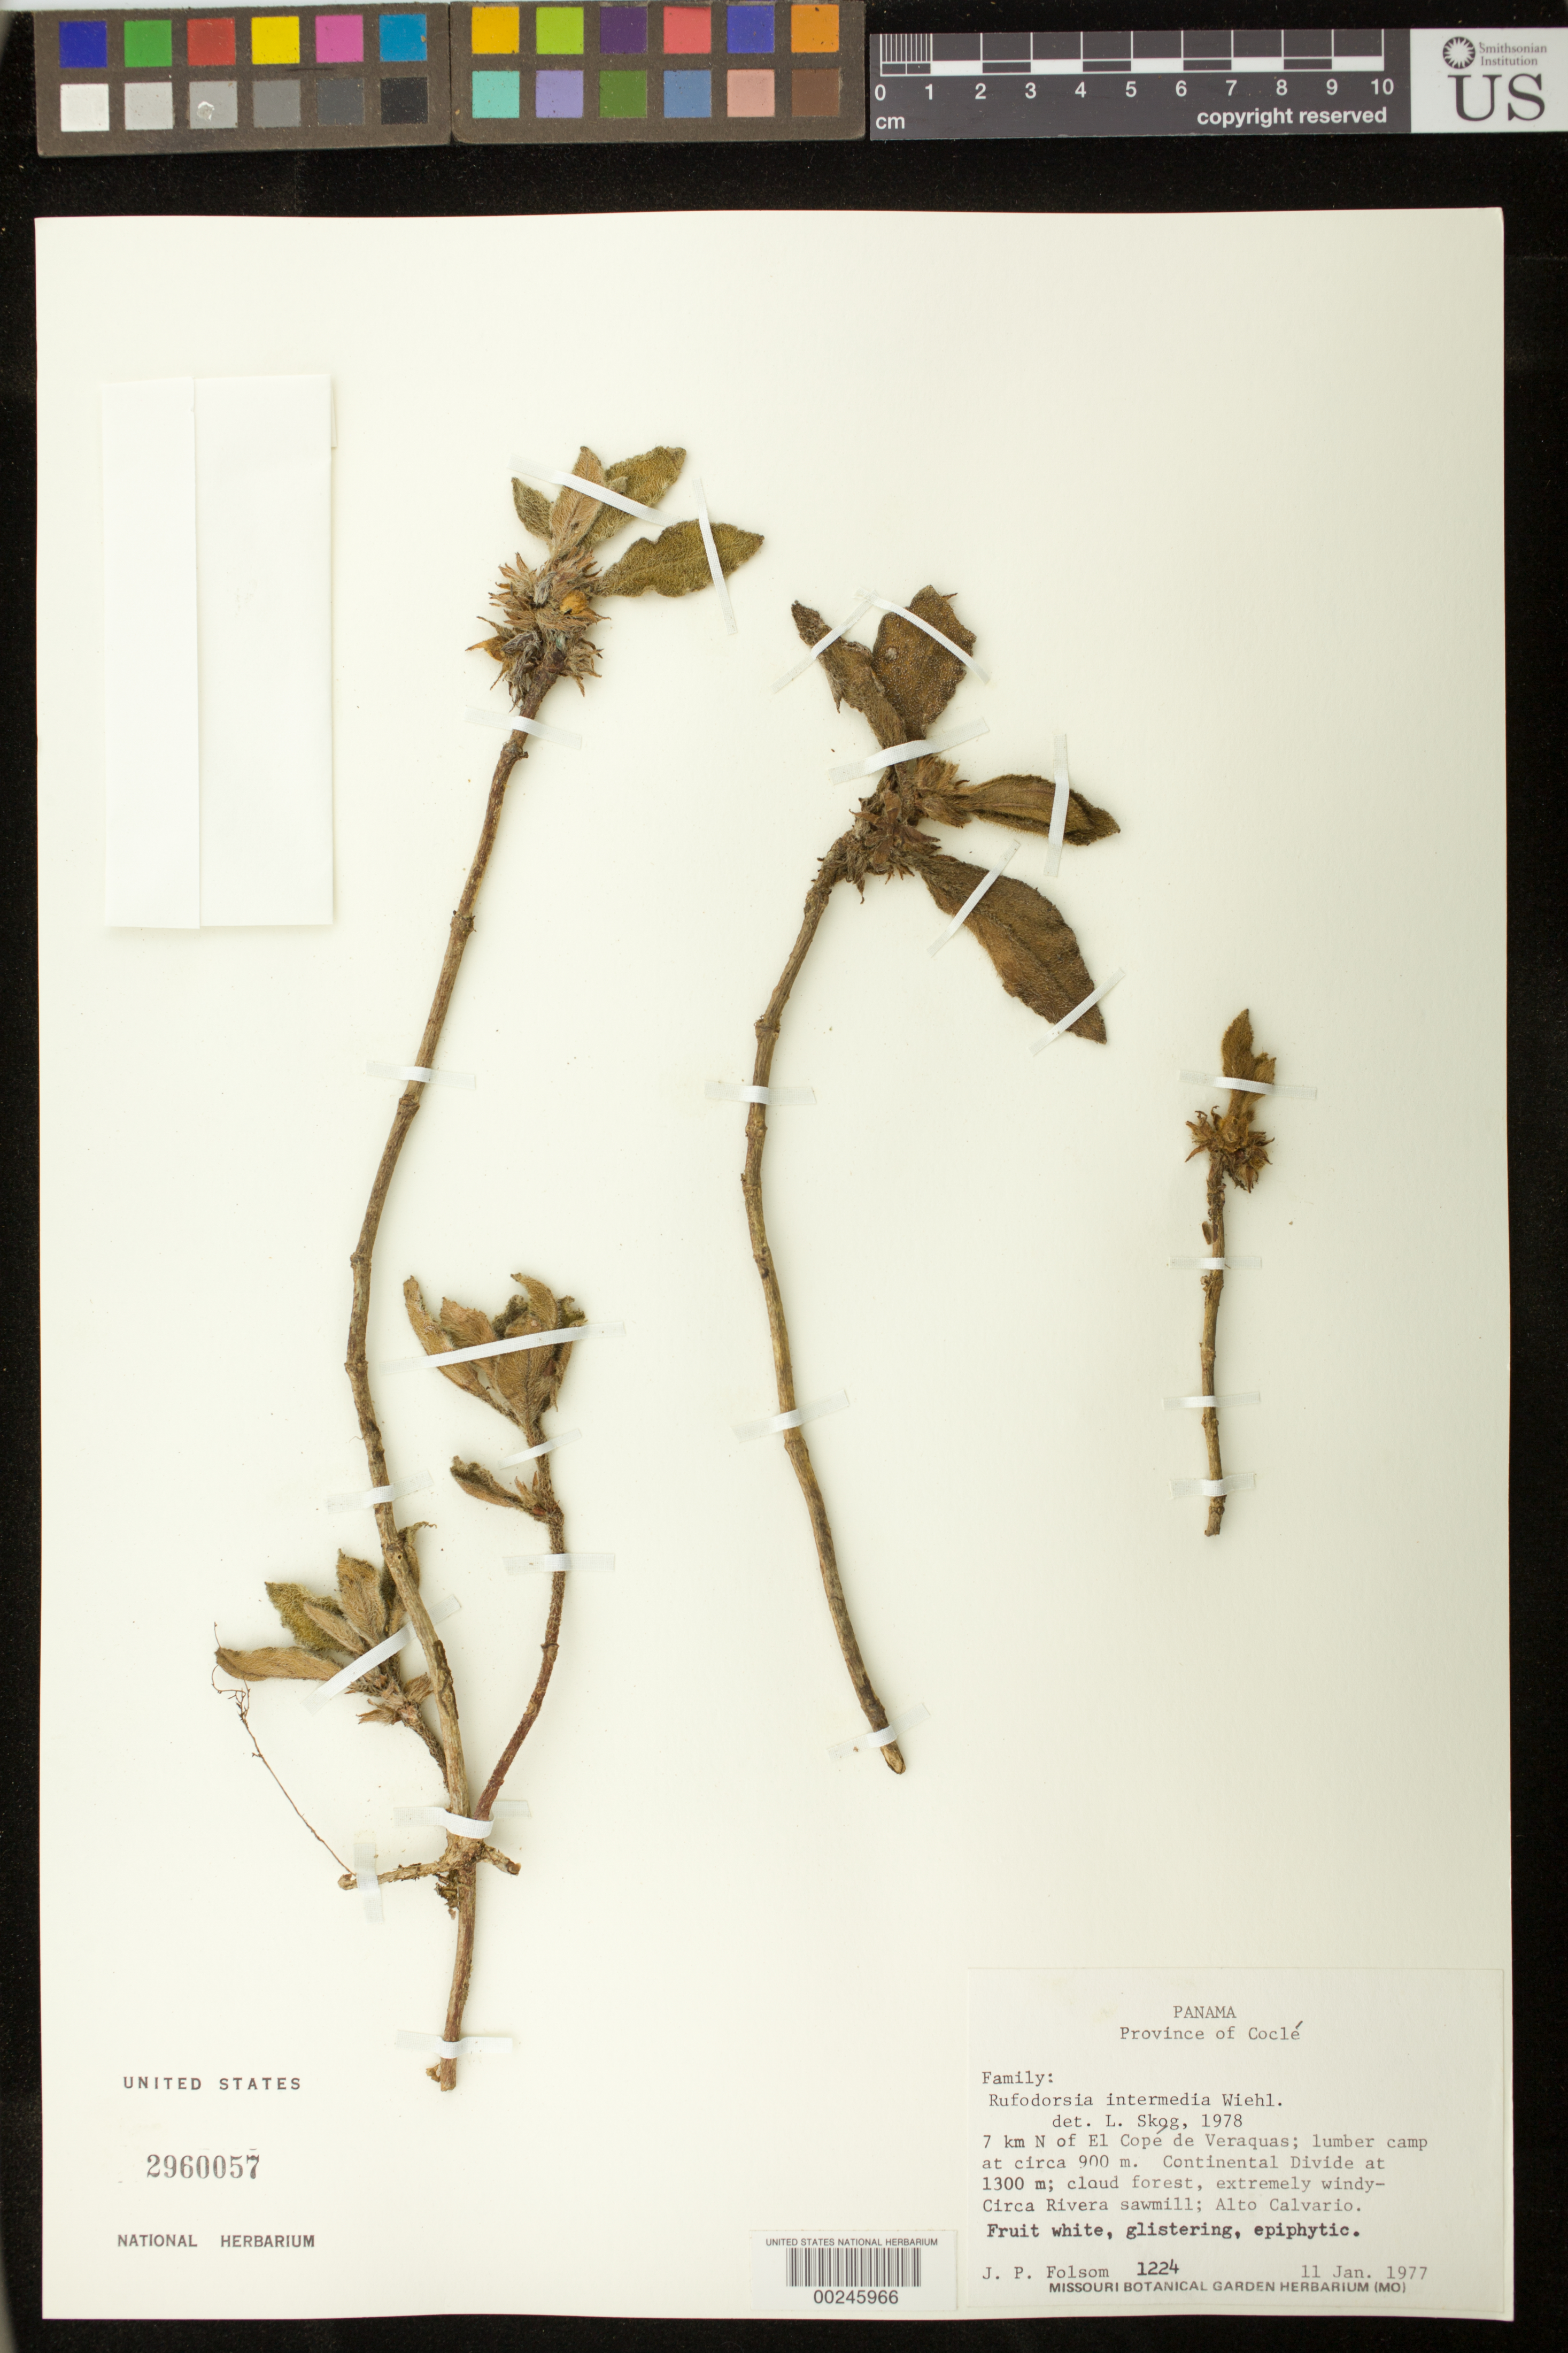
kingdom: Plantae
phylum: Tracheophyta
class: Magnoliopsida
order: Lamiales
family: Gesneriaceae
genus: Rufodorsia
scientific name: Rufodorsia intermedia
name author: Wiehler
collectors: J. P. Folsom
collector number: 1224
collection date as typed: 11 Jan 1977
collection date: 1977-01-11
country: Panama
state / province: Coclé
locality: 7 km N of El Cope de Veraquas, lumber camp at 900 m, continental divide at 1300 m, circa Rivera sawmill, ...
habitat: Cloud forest, extremely windy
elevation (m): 900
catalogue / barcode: US 2960057